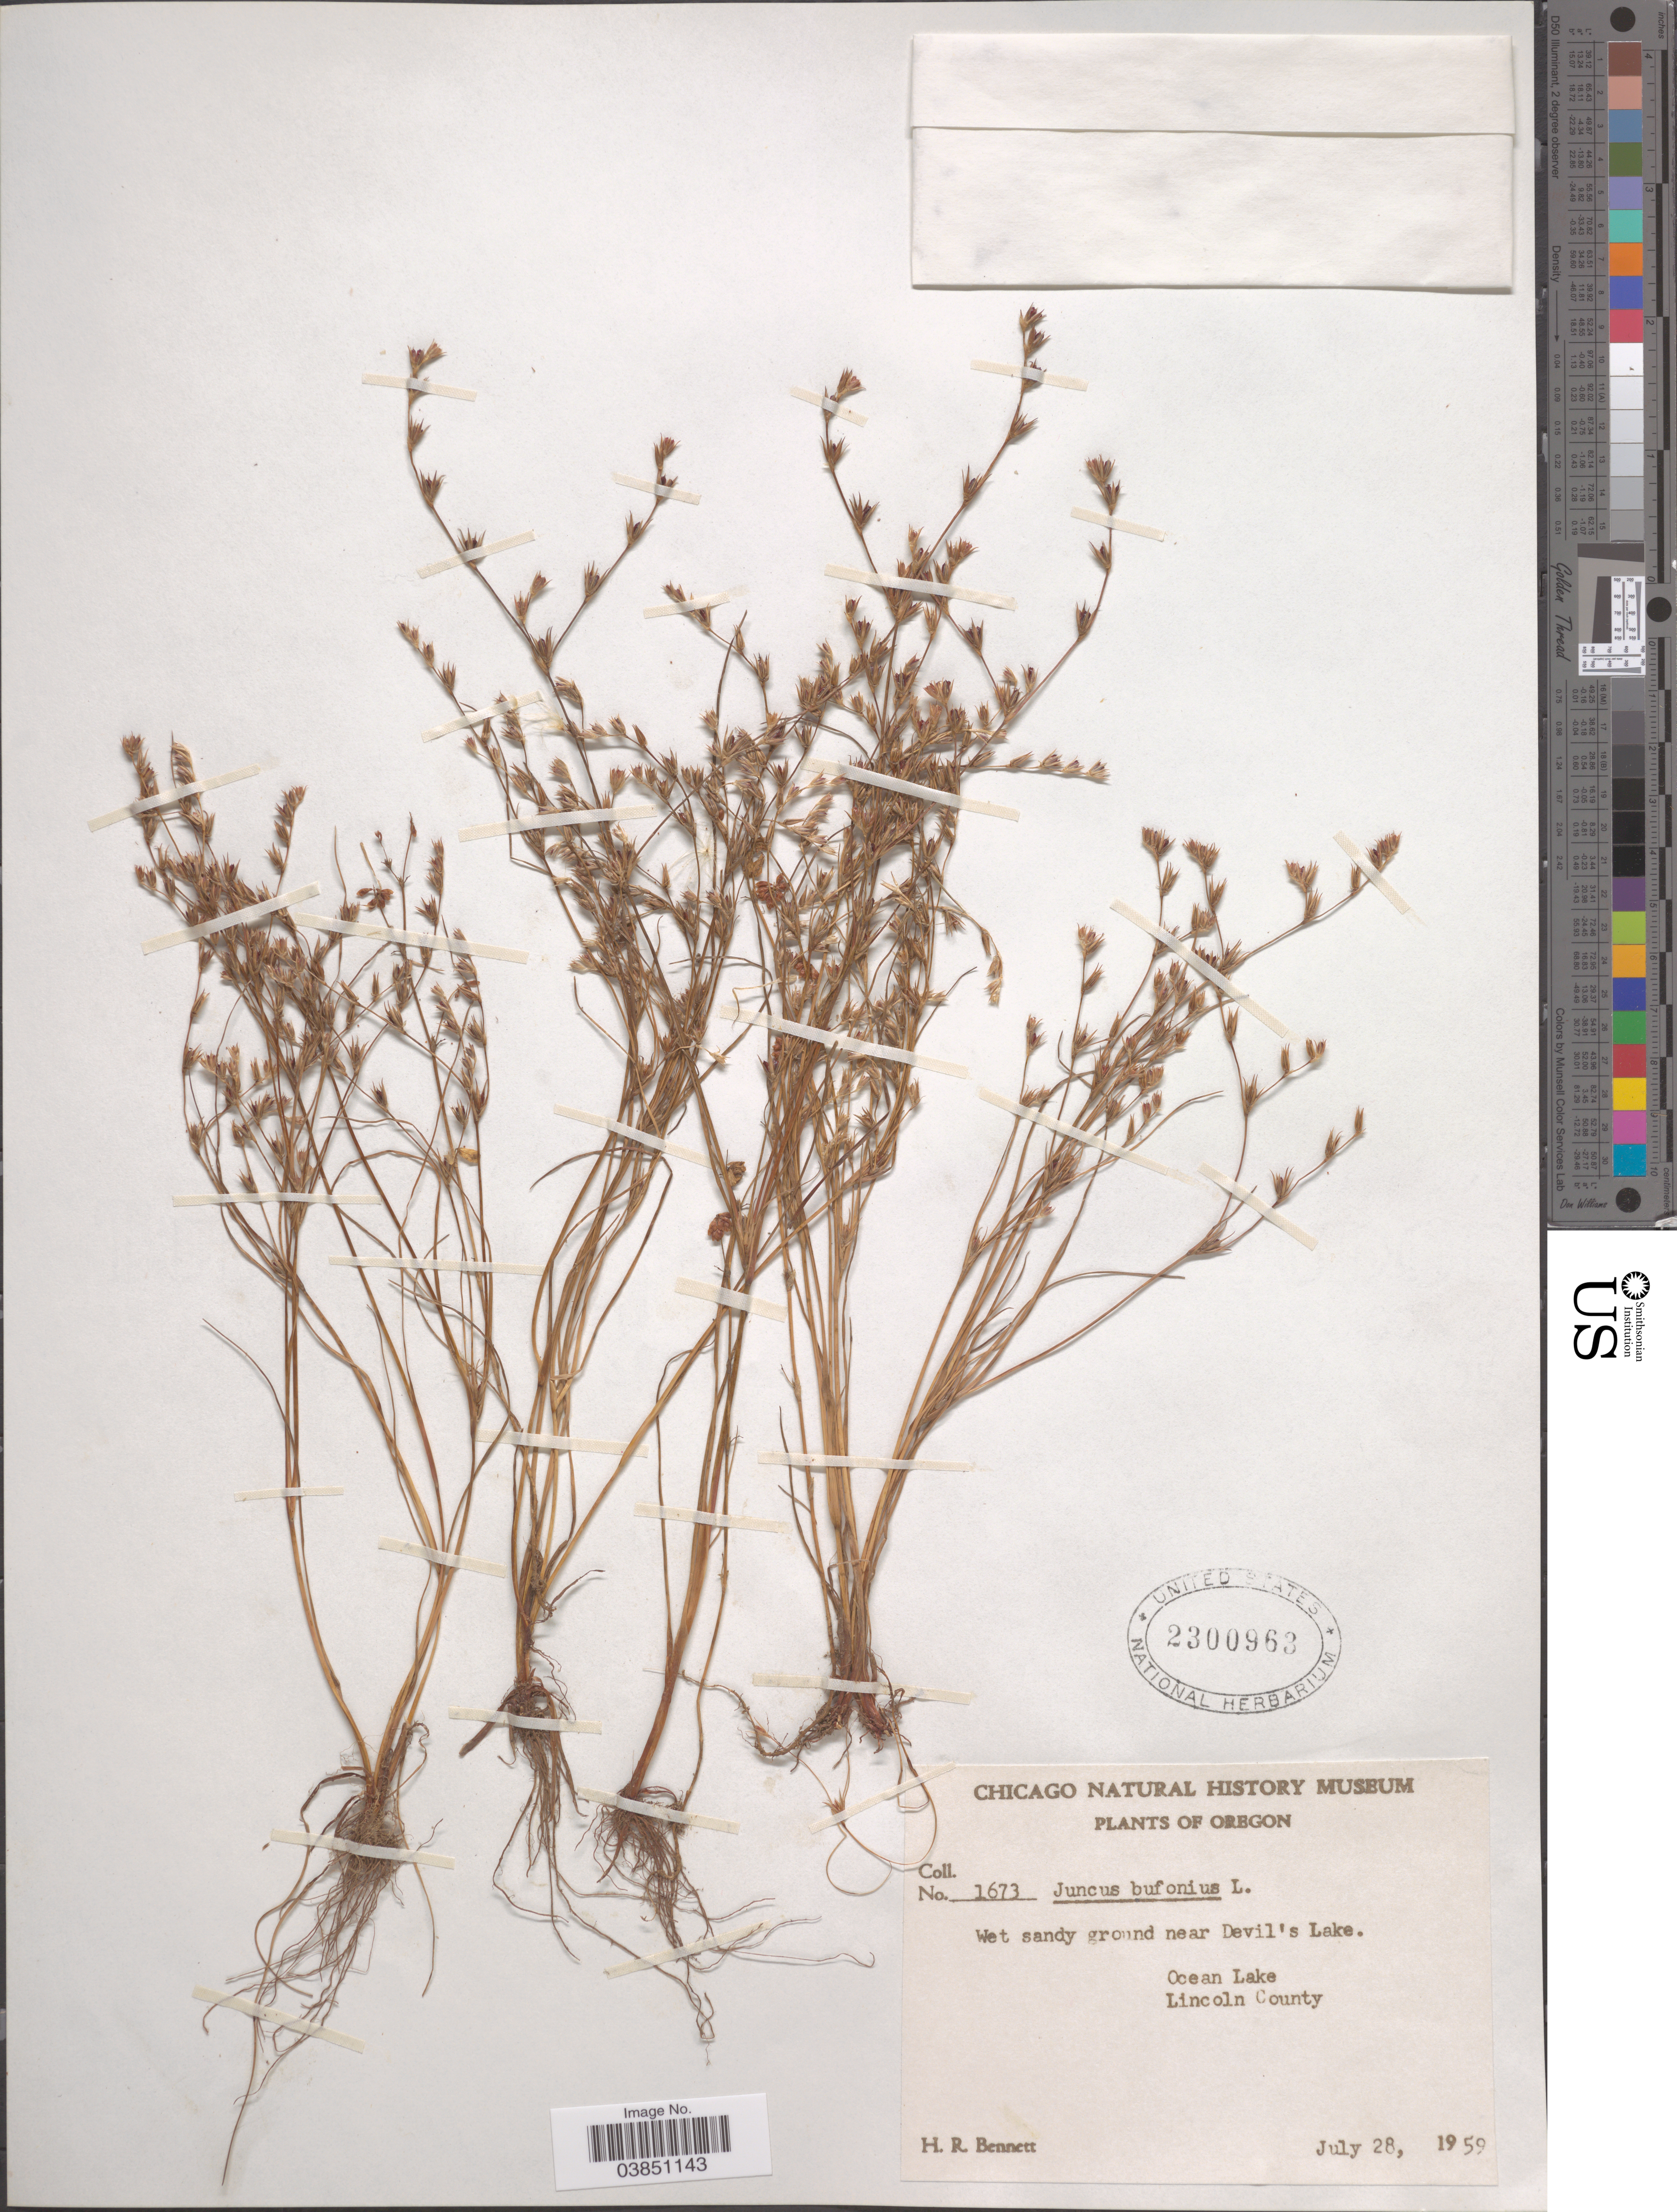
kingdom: Plantae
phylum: Tracheophyta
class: Liliopsida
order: Poales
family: Juncaceae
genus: Juncus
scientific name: Juncus bufonius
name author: L.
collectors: H. R. Bennett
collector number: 1673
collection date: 1959-07-28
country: United States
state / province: Oregon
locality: Near Devil's Lake. Ocean Lake. Lincoln County.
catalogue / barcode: US 2300963